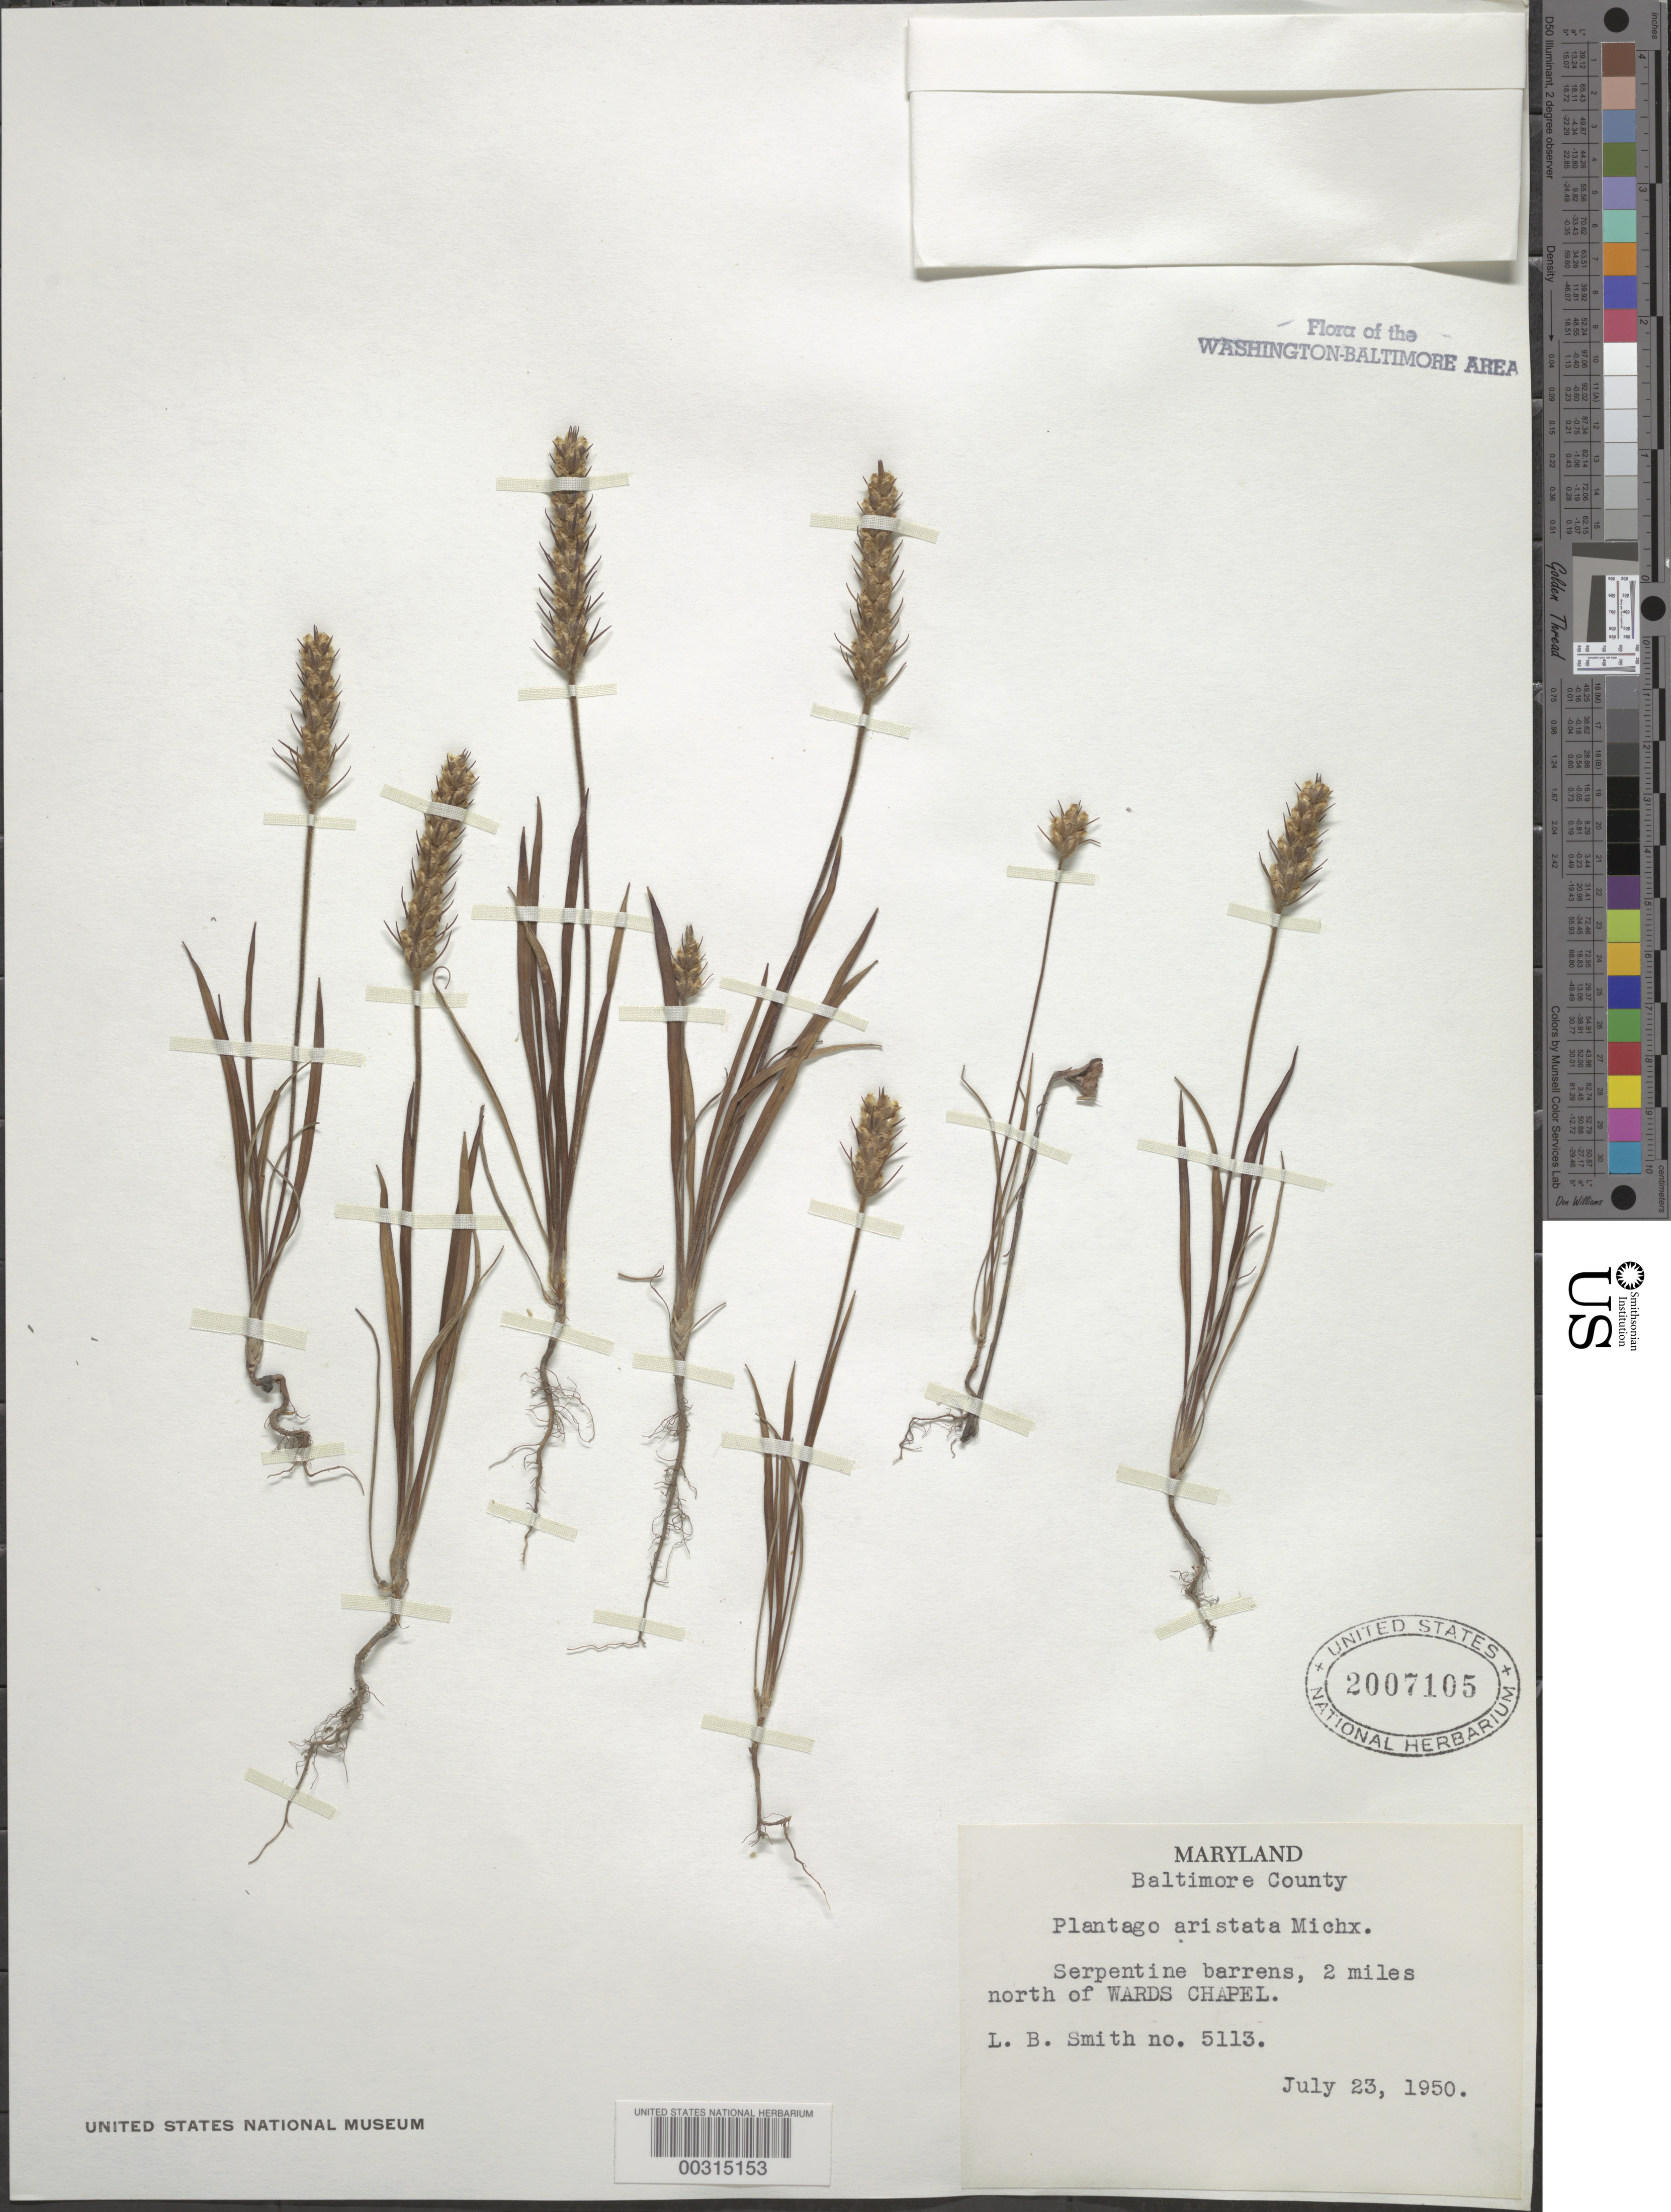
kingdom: Plantae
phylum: Tracheophyta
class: Magnoliopsida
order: Lamiales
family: Plantaginaceae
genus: Plantago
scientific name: Plantago aristata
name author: Michx.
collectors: L. Smith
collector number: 5113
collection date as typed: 23 Jul 1950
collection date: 1950-07-23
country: United States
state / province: Maryland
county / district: Baltimore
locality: N of Wards Chapel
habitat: Serpentine barrens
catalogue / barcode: US 2007105